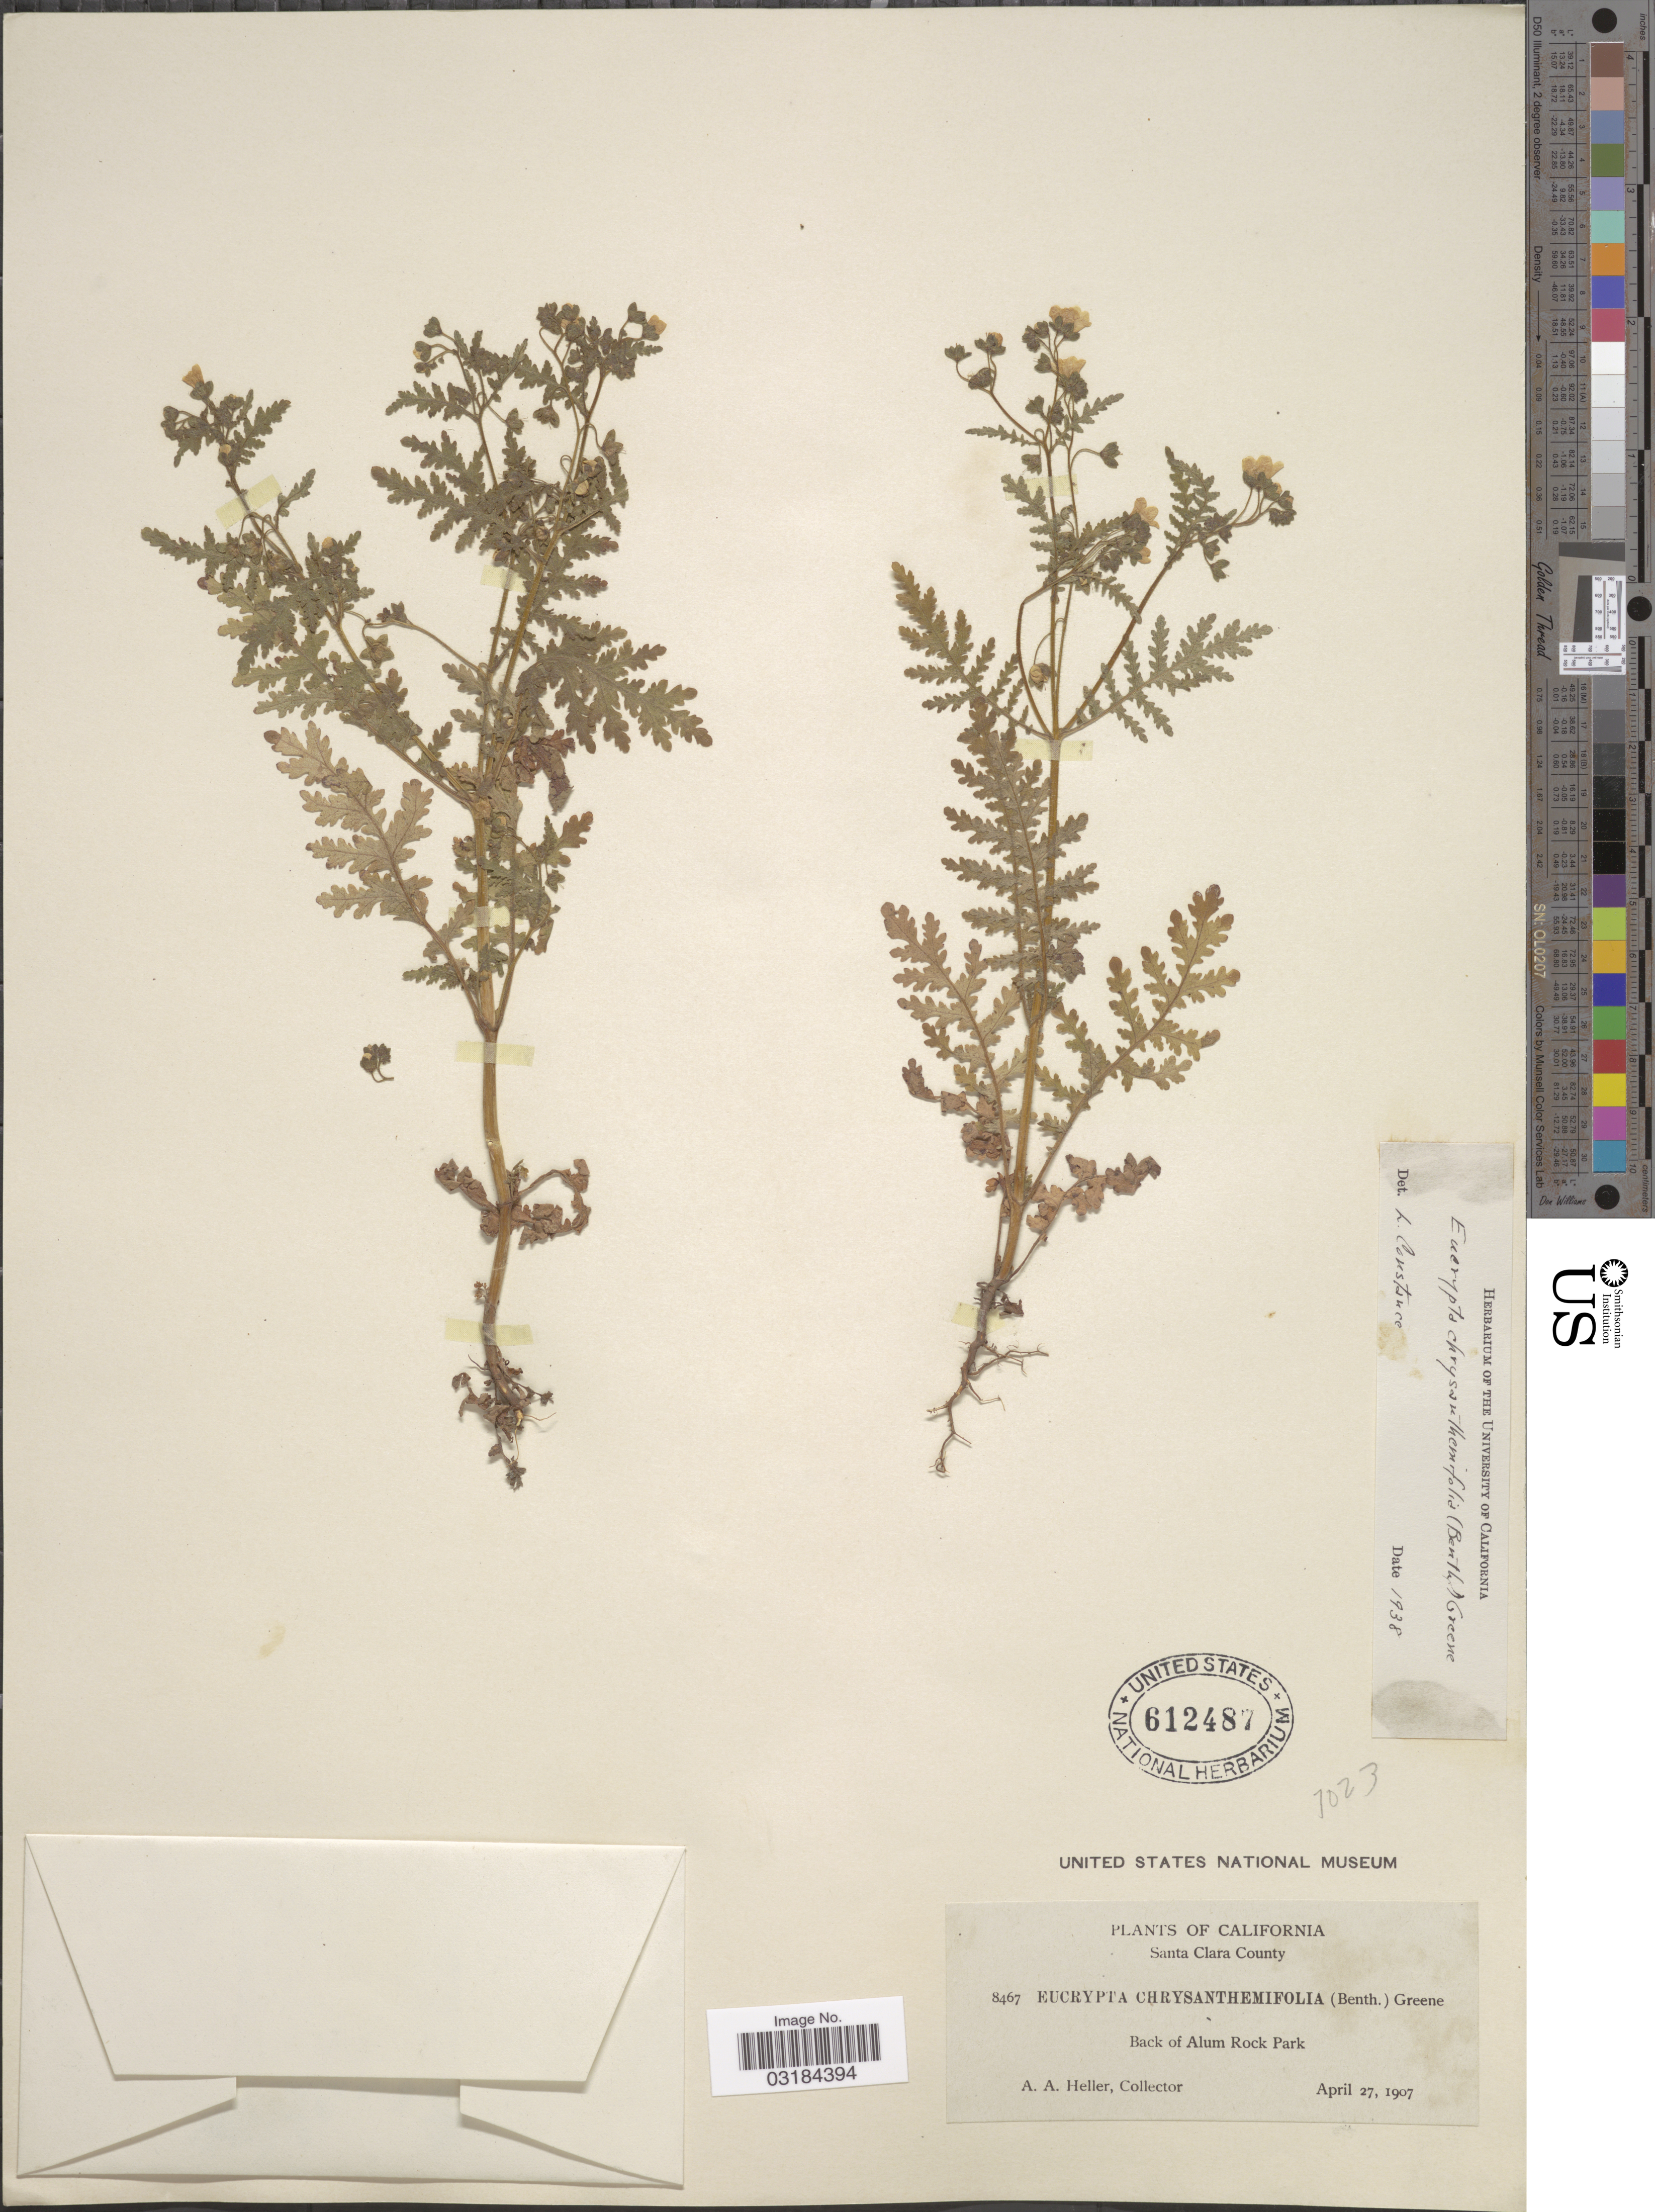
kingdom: Plantae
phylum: Tracheophyta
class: Magnoliopsida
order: Boraginales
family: Hydrophyllaceae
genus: Eucrypta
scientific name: Eucrypta chrysanthemifolia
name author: (Benth.) Greene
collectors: A. A. Heller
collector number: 8467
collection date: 1907-04-27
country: United States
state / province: California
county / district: Santa Clara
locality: Santa Clara County. Back of Alum Rock Park.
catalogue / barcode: US 812487